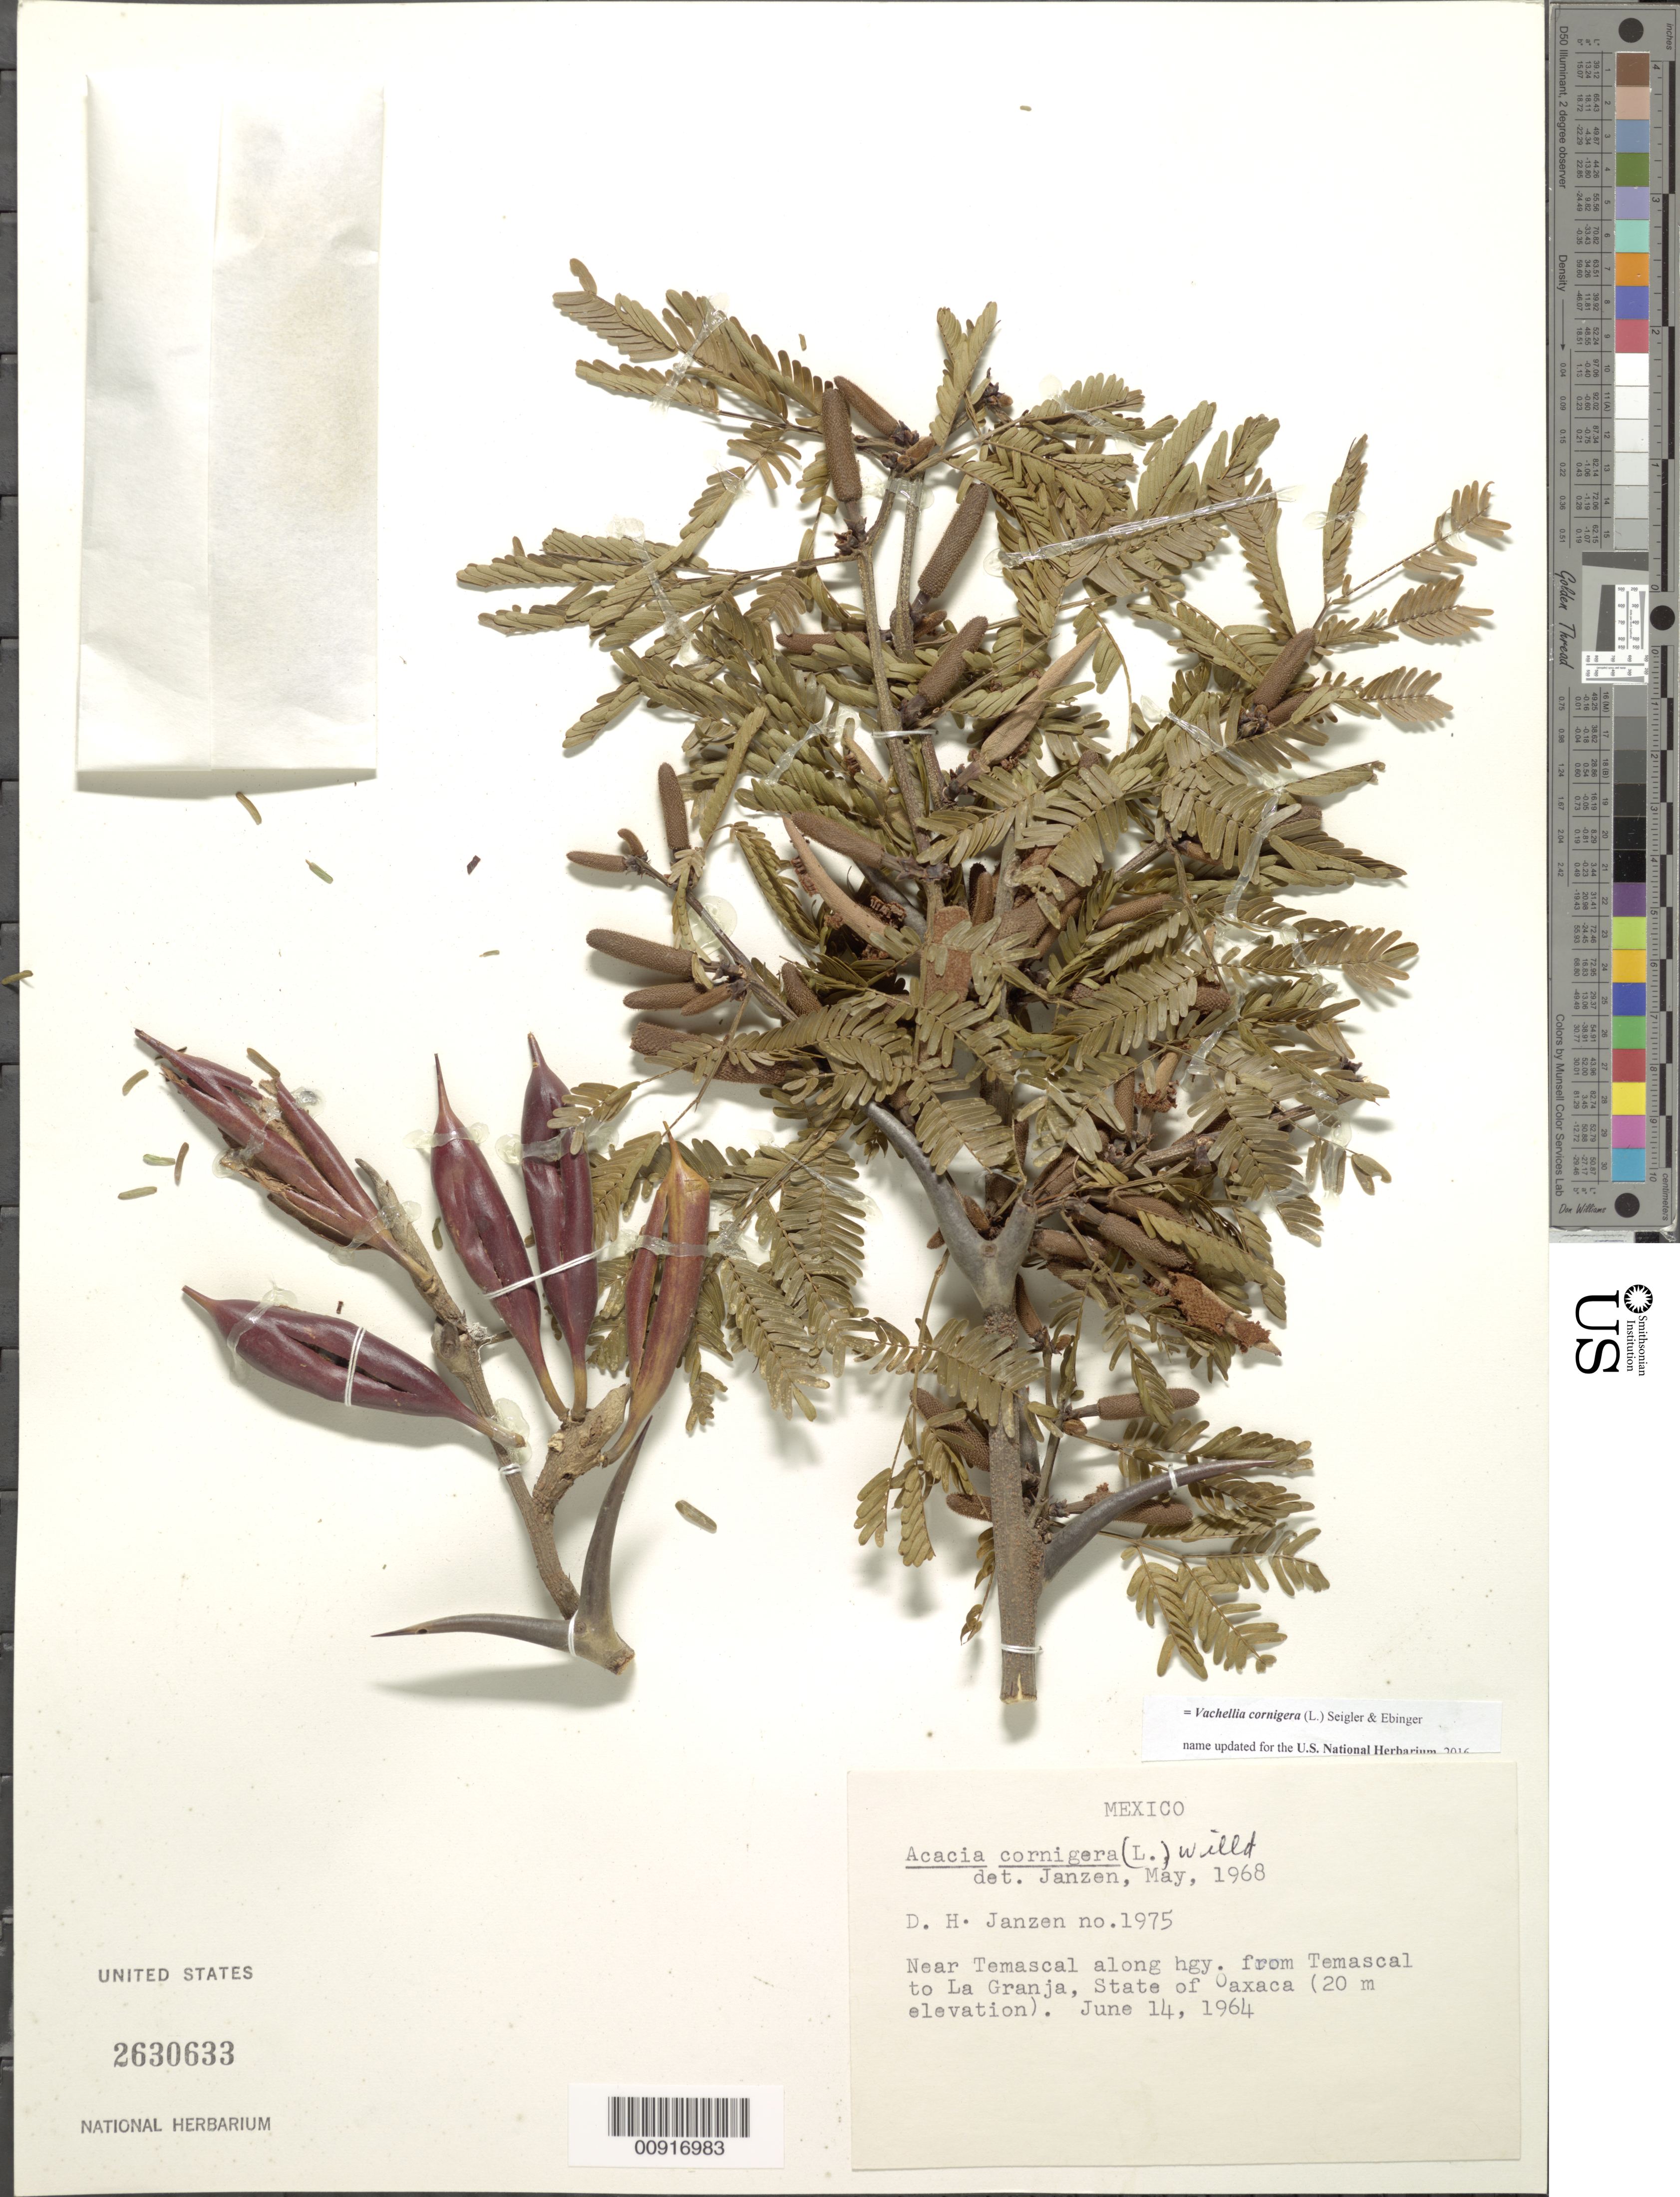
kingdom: Plantae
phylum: Tracheophyta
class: Magnoliopsida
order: Fabales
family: Fabaceae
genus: Vachellia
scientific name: Vachellia cornigera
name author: (L.) Seigler & Ebinger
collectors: D. Janzen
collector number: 1975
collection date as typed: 14 Jun 1964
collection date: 1964-06-14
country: Mexico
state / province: Oaxaca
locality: Near Temascal along hwy. from Temascal to La Granja, State of Oaxaca.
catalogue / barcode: US 2630633